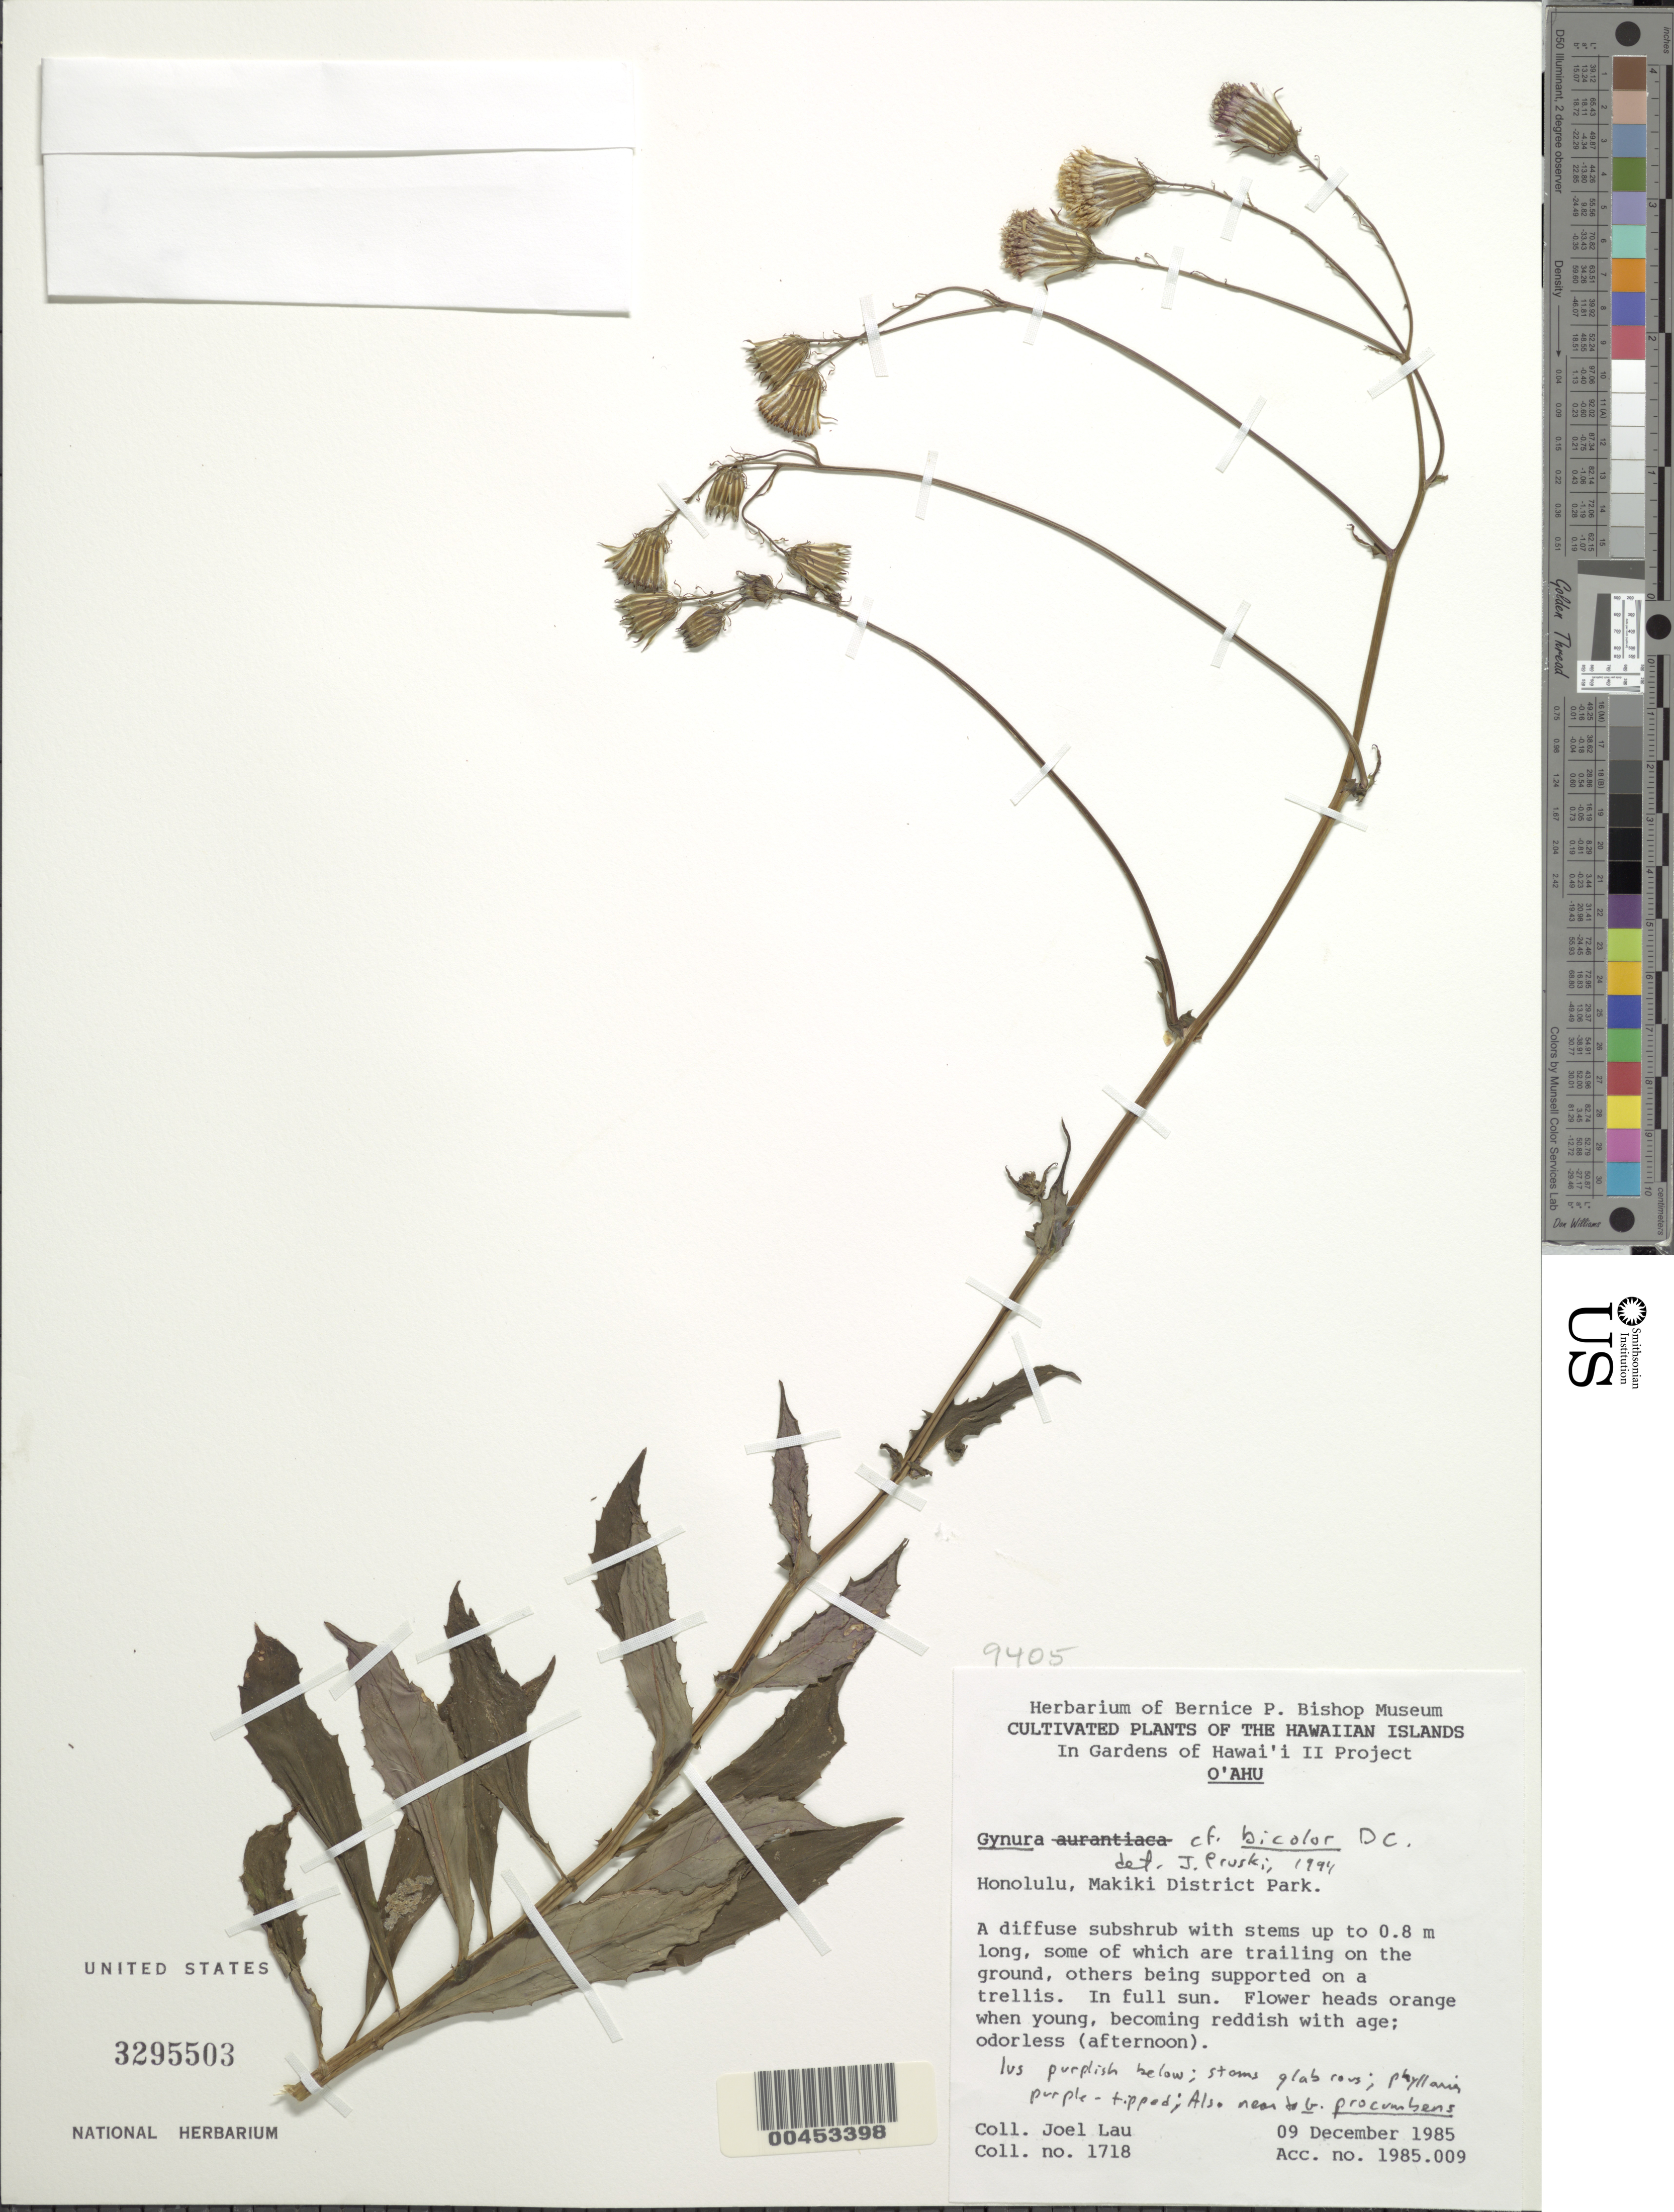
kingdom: Plantae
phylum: Tracheophyta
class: Magnoliopsida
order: Asterales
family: Asteraceae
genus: Gynura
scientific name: Gynura bicolor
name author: DC.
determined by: Pruski, J. F.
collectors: J. Lau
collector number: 1718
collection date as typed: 9 Dec 1985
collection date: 1985-12-09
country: United States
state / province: Hawaii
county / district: Honolulu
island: Oahu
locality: Honolulu, Makiki Dist Park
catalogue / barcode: US 3295503